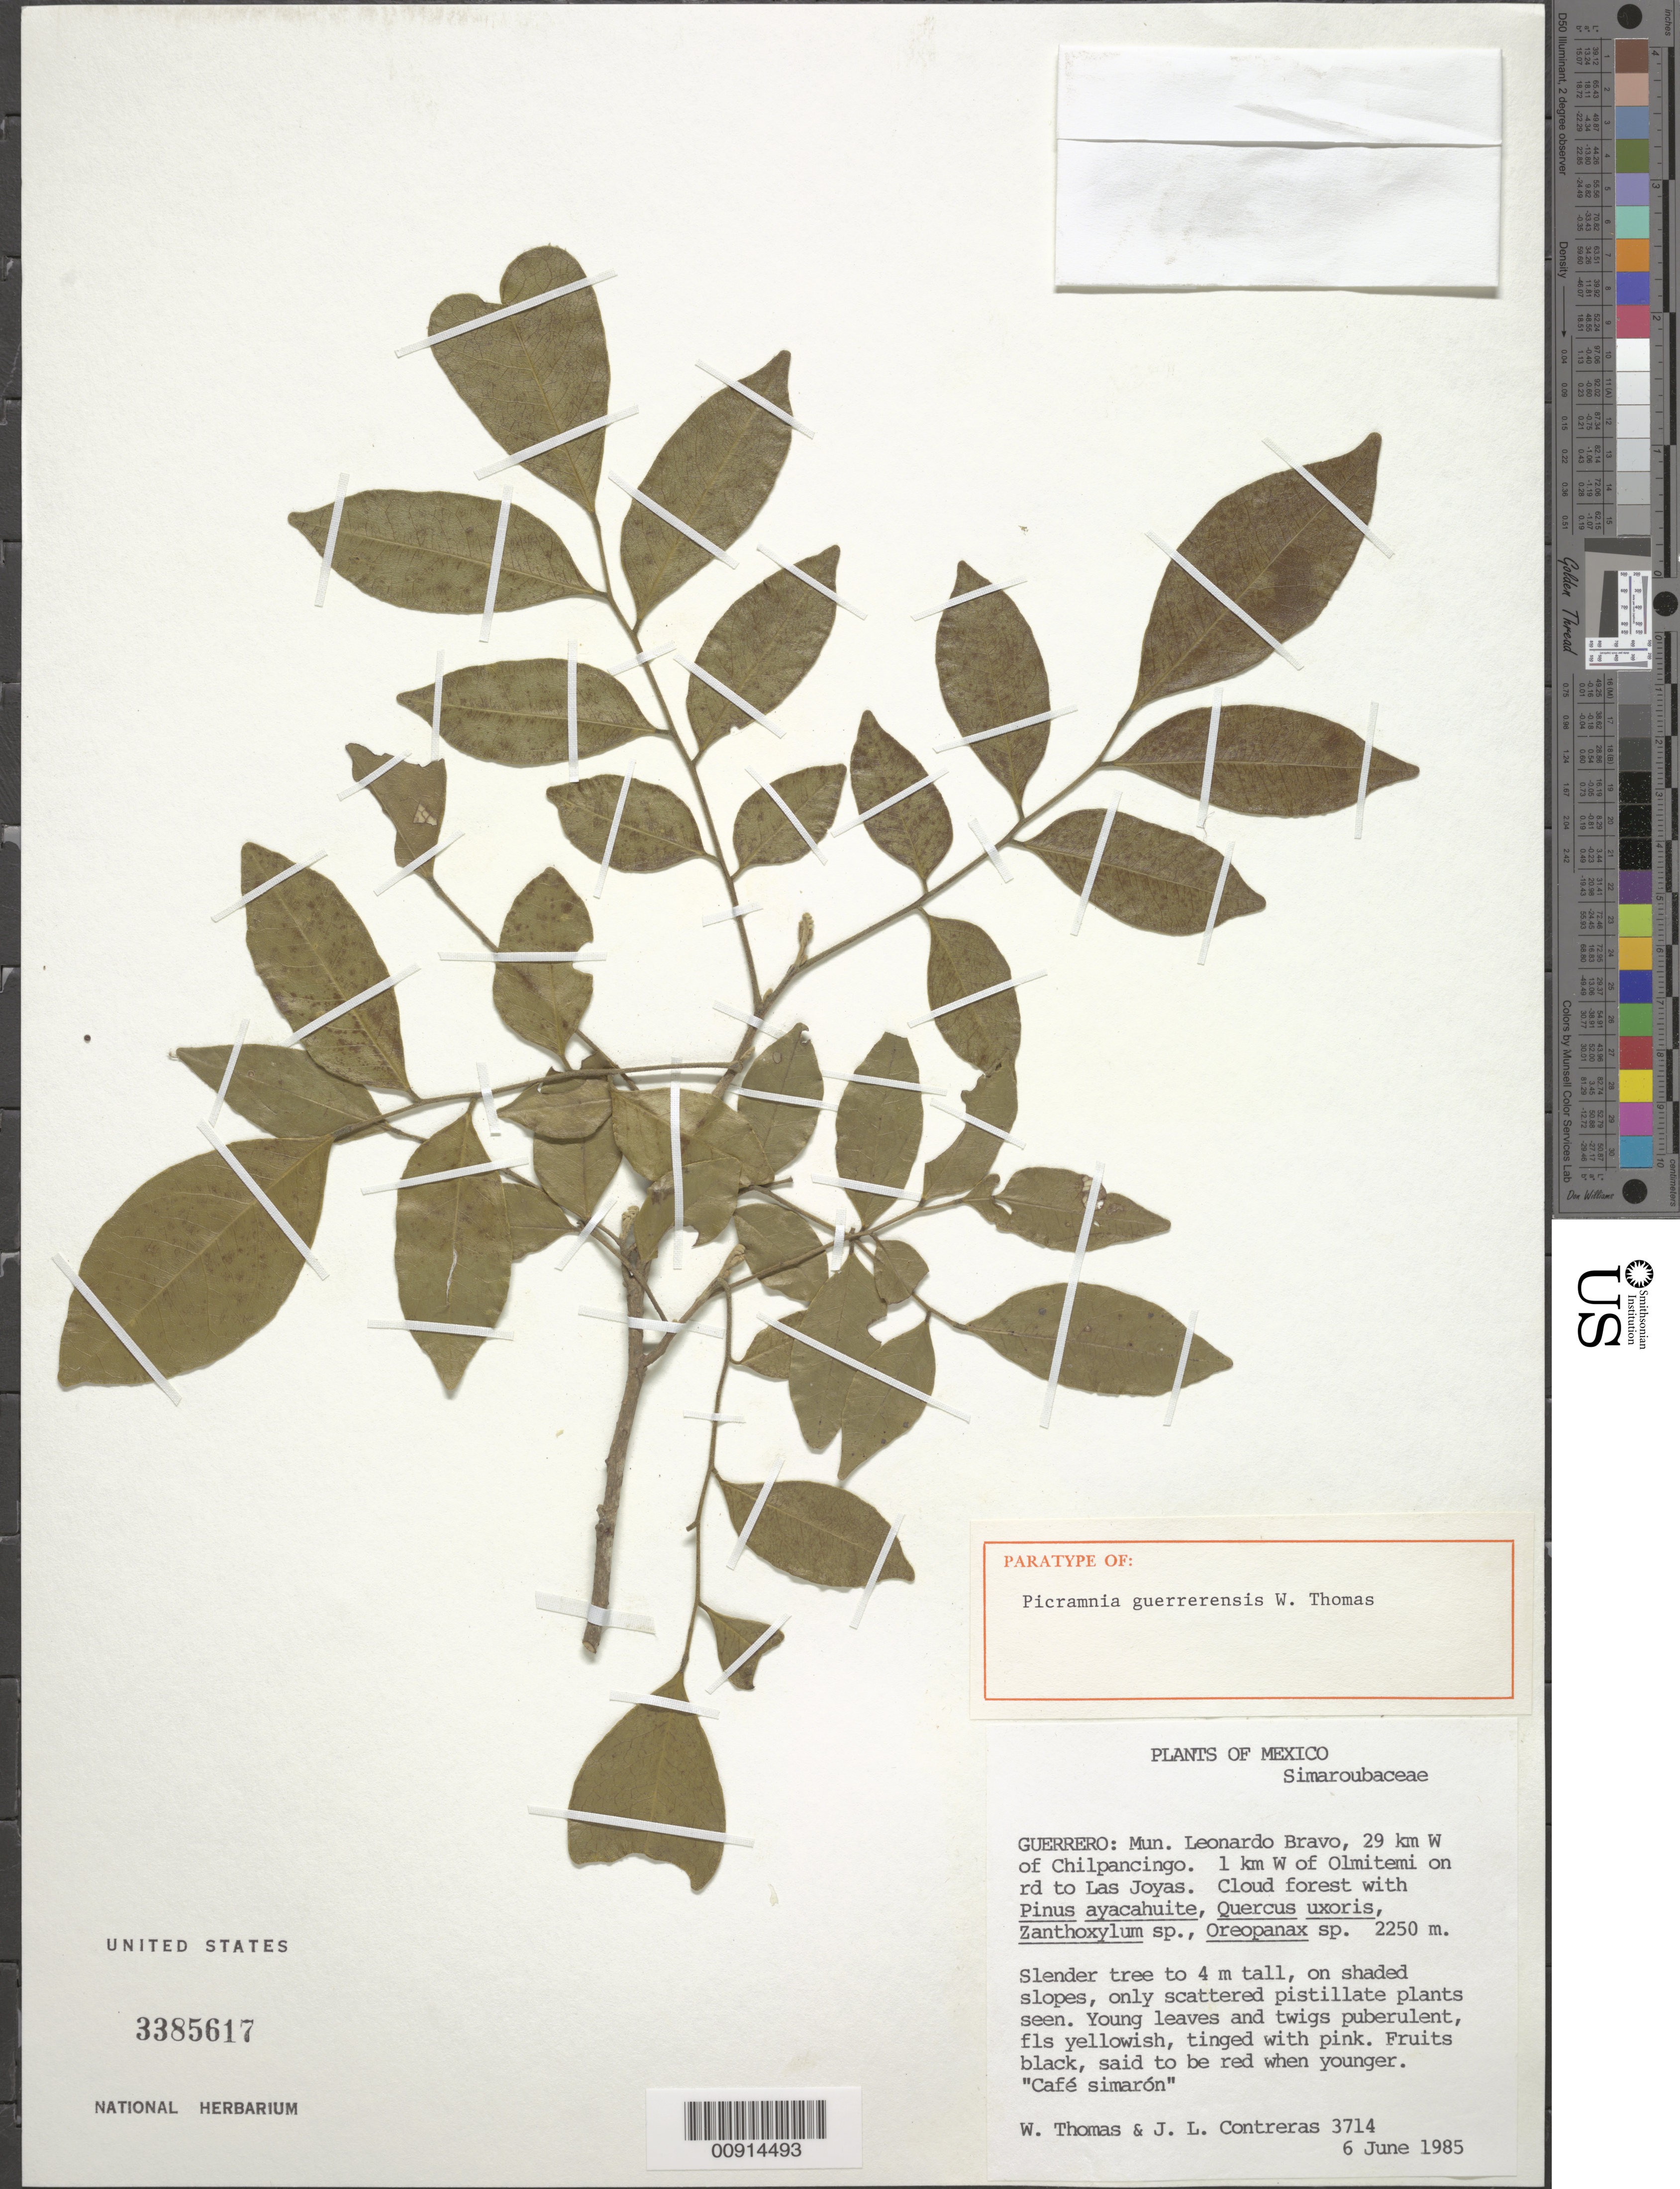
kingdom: Plantae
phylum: Tracheophyta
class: Magnoliopsida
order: Picramniales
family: Picramniaceae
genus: Picramnia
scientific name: Picramnia guerrerensis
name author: W.W. Thomas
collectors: W. W. Thomas & J. L. Contreras J.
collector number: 3714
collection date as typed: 06 Jun 1985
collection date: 1985-06-06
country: Mexico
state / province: Guerrero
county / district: Leonardo Bravo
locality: Guerrero: Mun. Leonardo Bravo, 29 km W of Chilpancingo. 1 km. W of Olmitemi on rd. to Las Joyas.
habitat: On shaded slopes. Cloud forest with Pinus Ayacahuite, Quercus uxoris, Zanthoxylum sp., Oreopanax sp.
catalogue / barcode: US 3385617